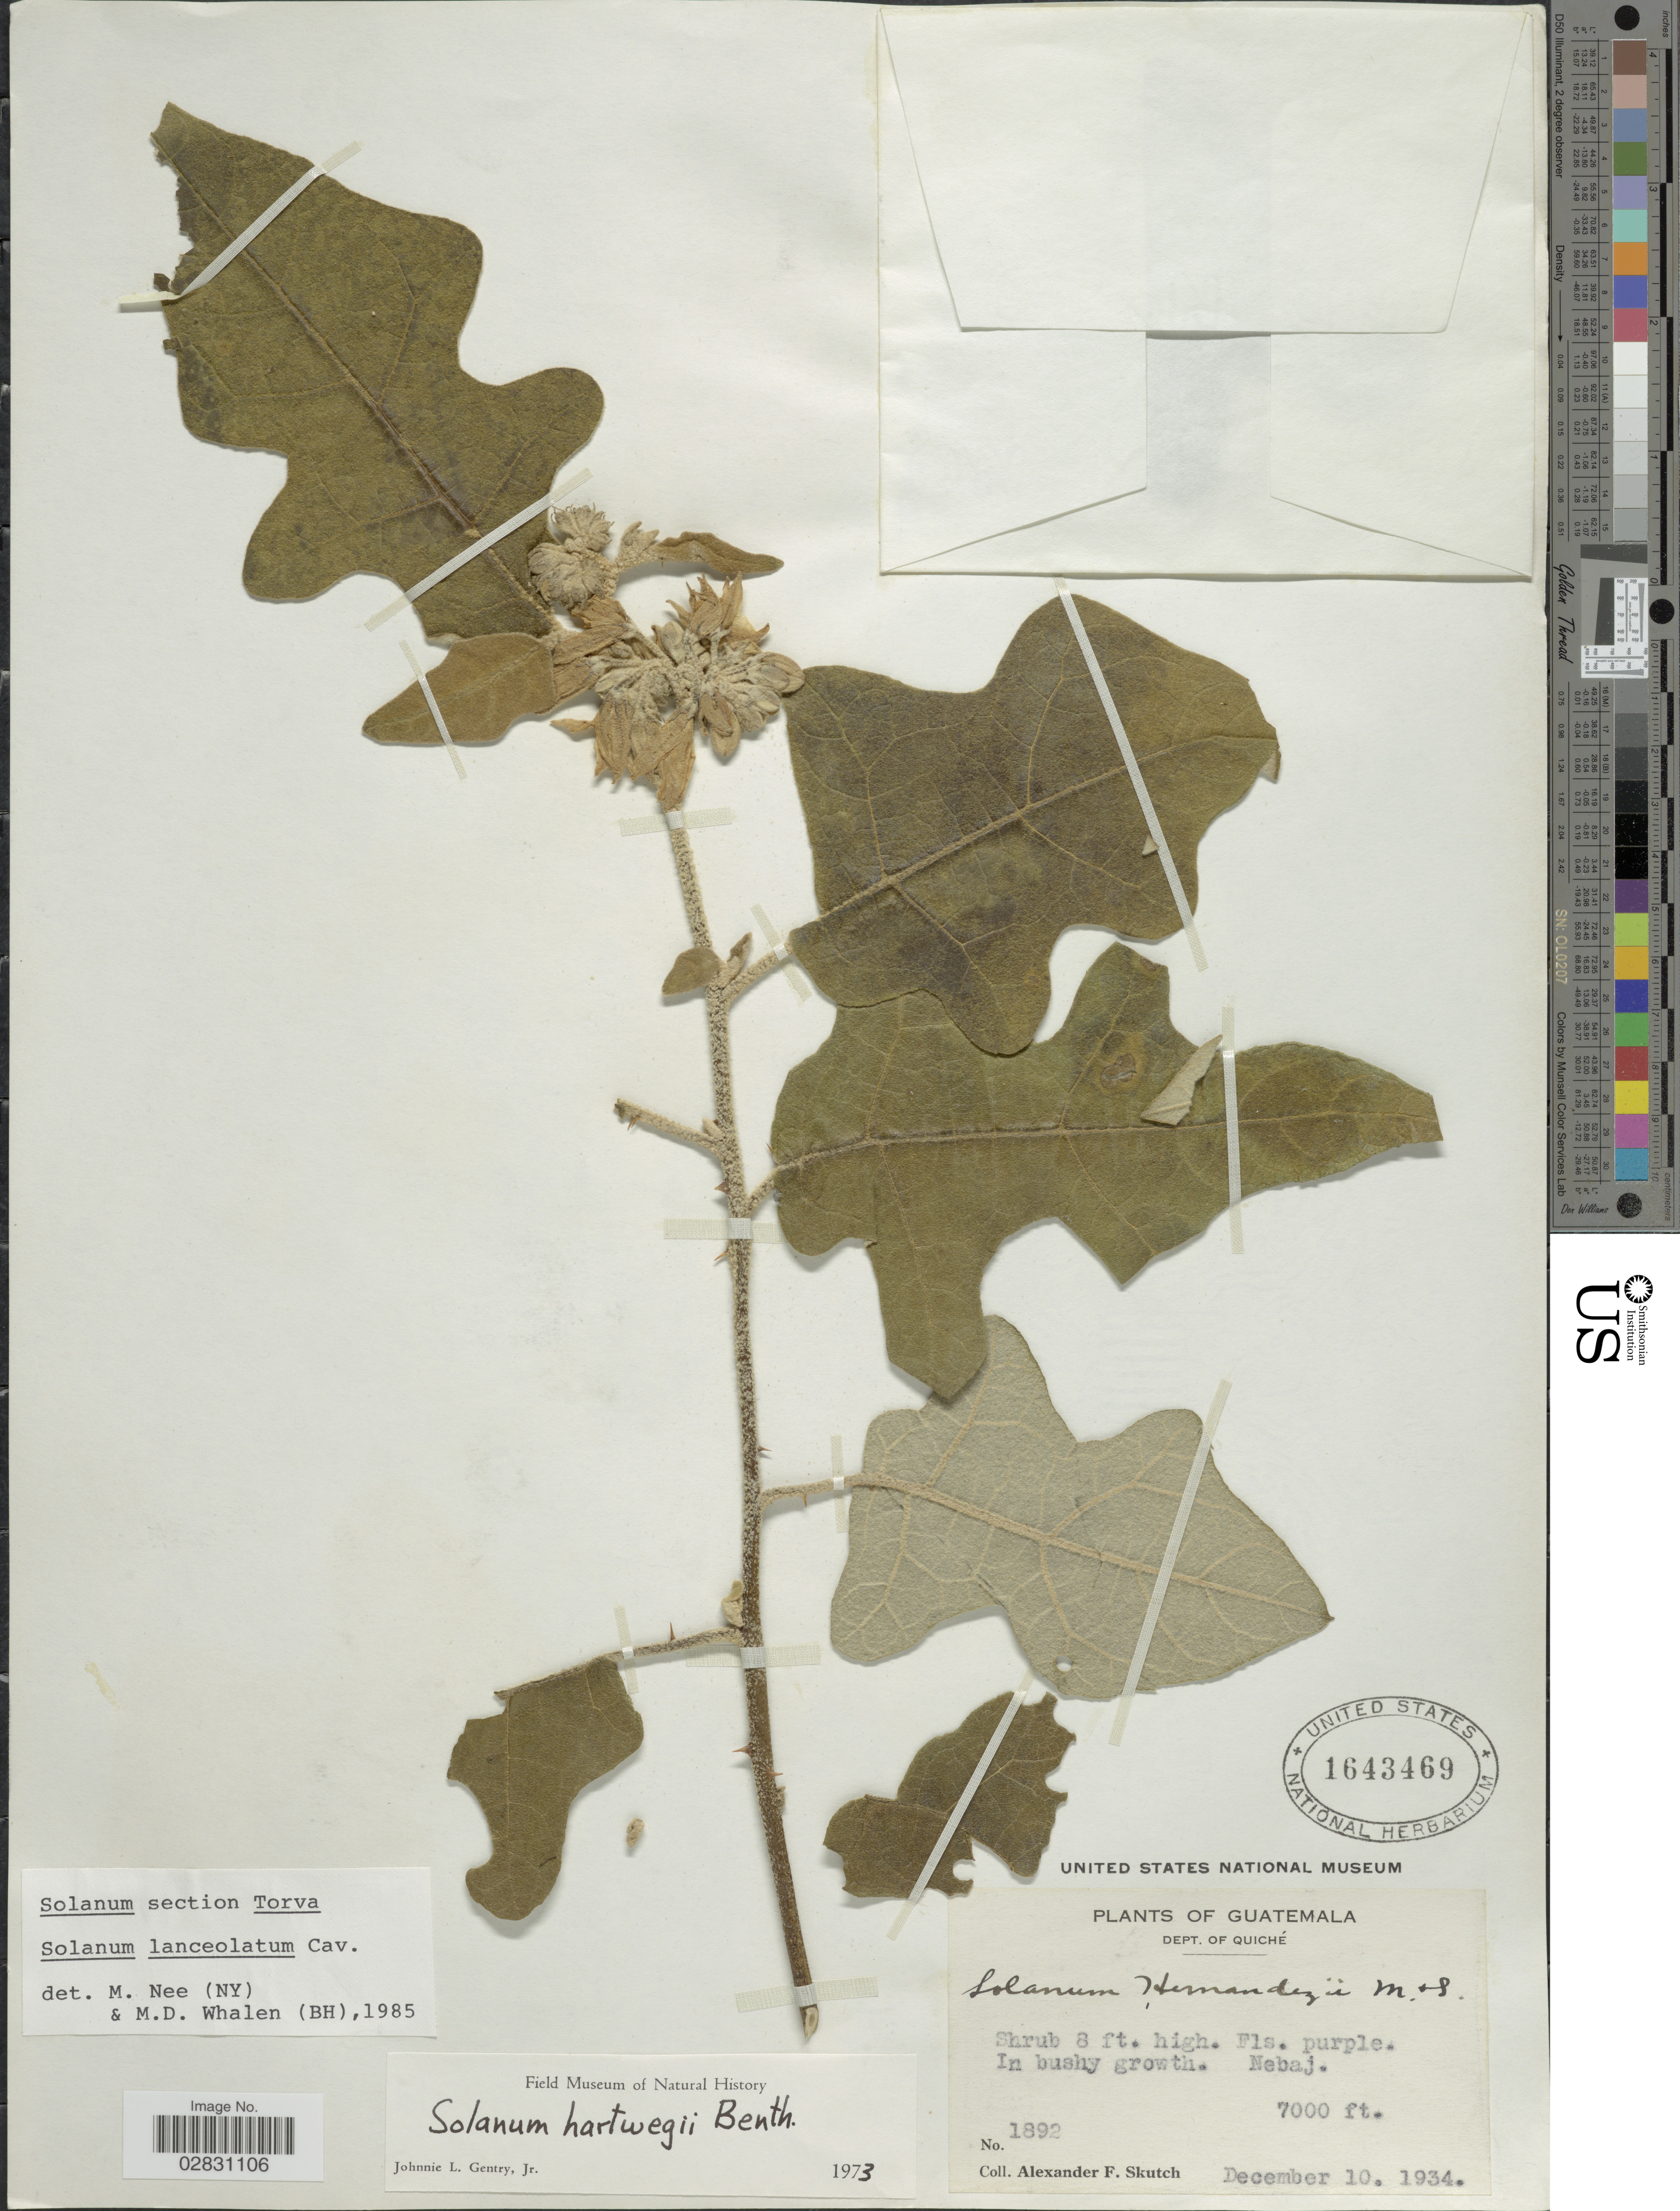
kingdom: Plantae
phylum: Tracheophyta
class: Magnoliopsida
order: Solanales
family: Solanaceae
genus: Solanum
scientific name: Solanum lanceolatum Berthault, nom. illeg.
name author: Berthault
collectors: A. F. Skutch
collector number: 1892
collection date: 1934-12-10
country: Guatemala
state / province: El Quiché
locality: Dept. of Quiché, Nebaj.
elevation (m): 2134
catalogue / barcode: US 1643469